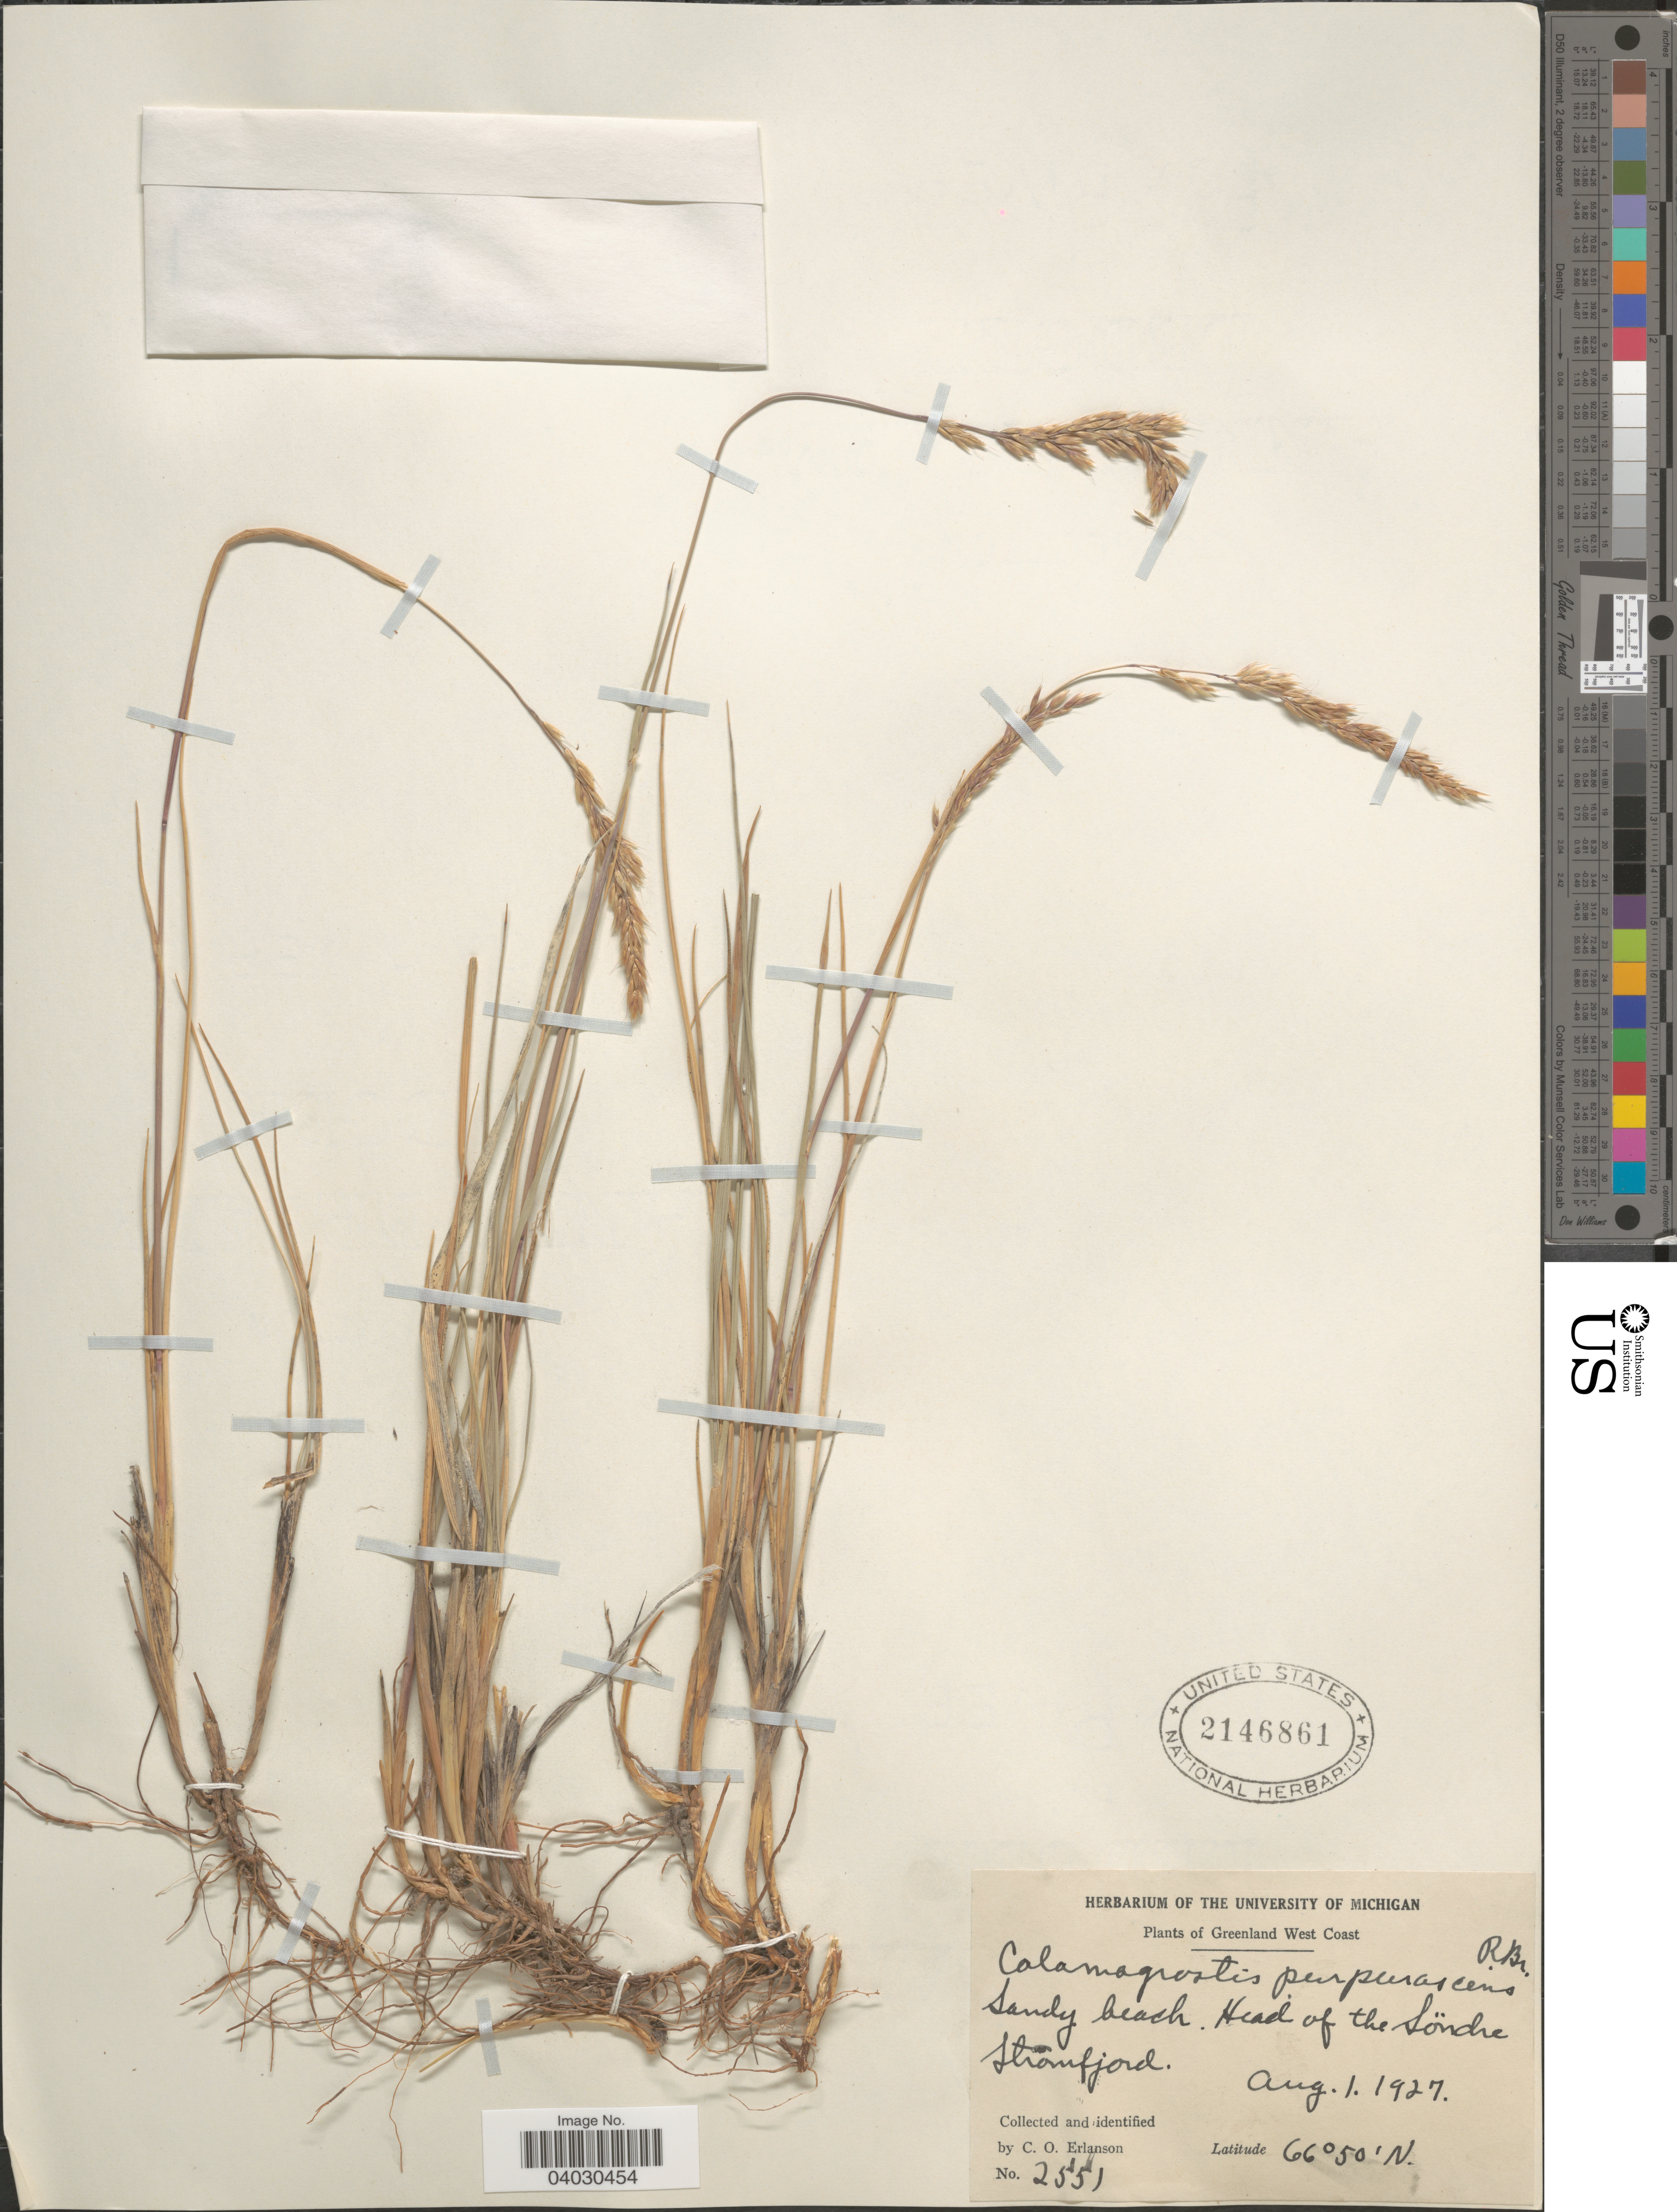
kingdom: Plantae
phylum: Tracheophyta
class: Liliopsida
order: Poales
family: Poaceae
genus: Calamagrostis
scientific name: Calamagrostis purpurascens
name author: R. Br.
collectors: C. O. Erlanson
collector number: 2551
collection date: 1927-08-01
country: Greenland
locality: Greenland West Coast. Head of the Söndre Strömfjord.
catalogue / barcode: US 2146861